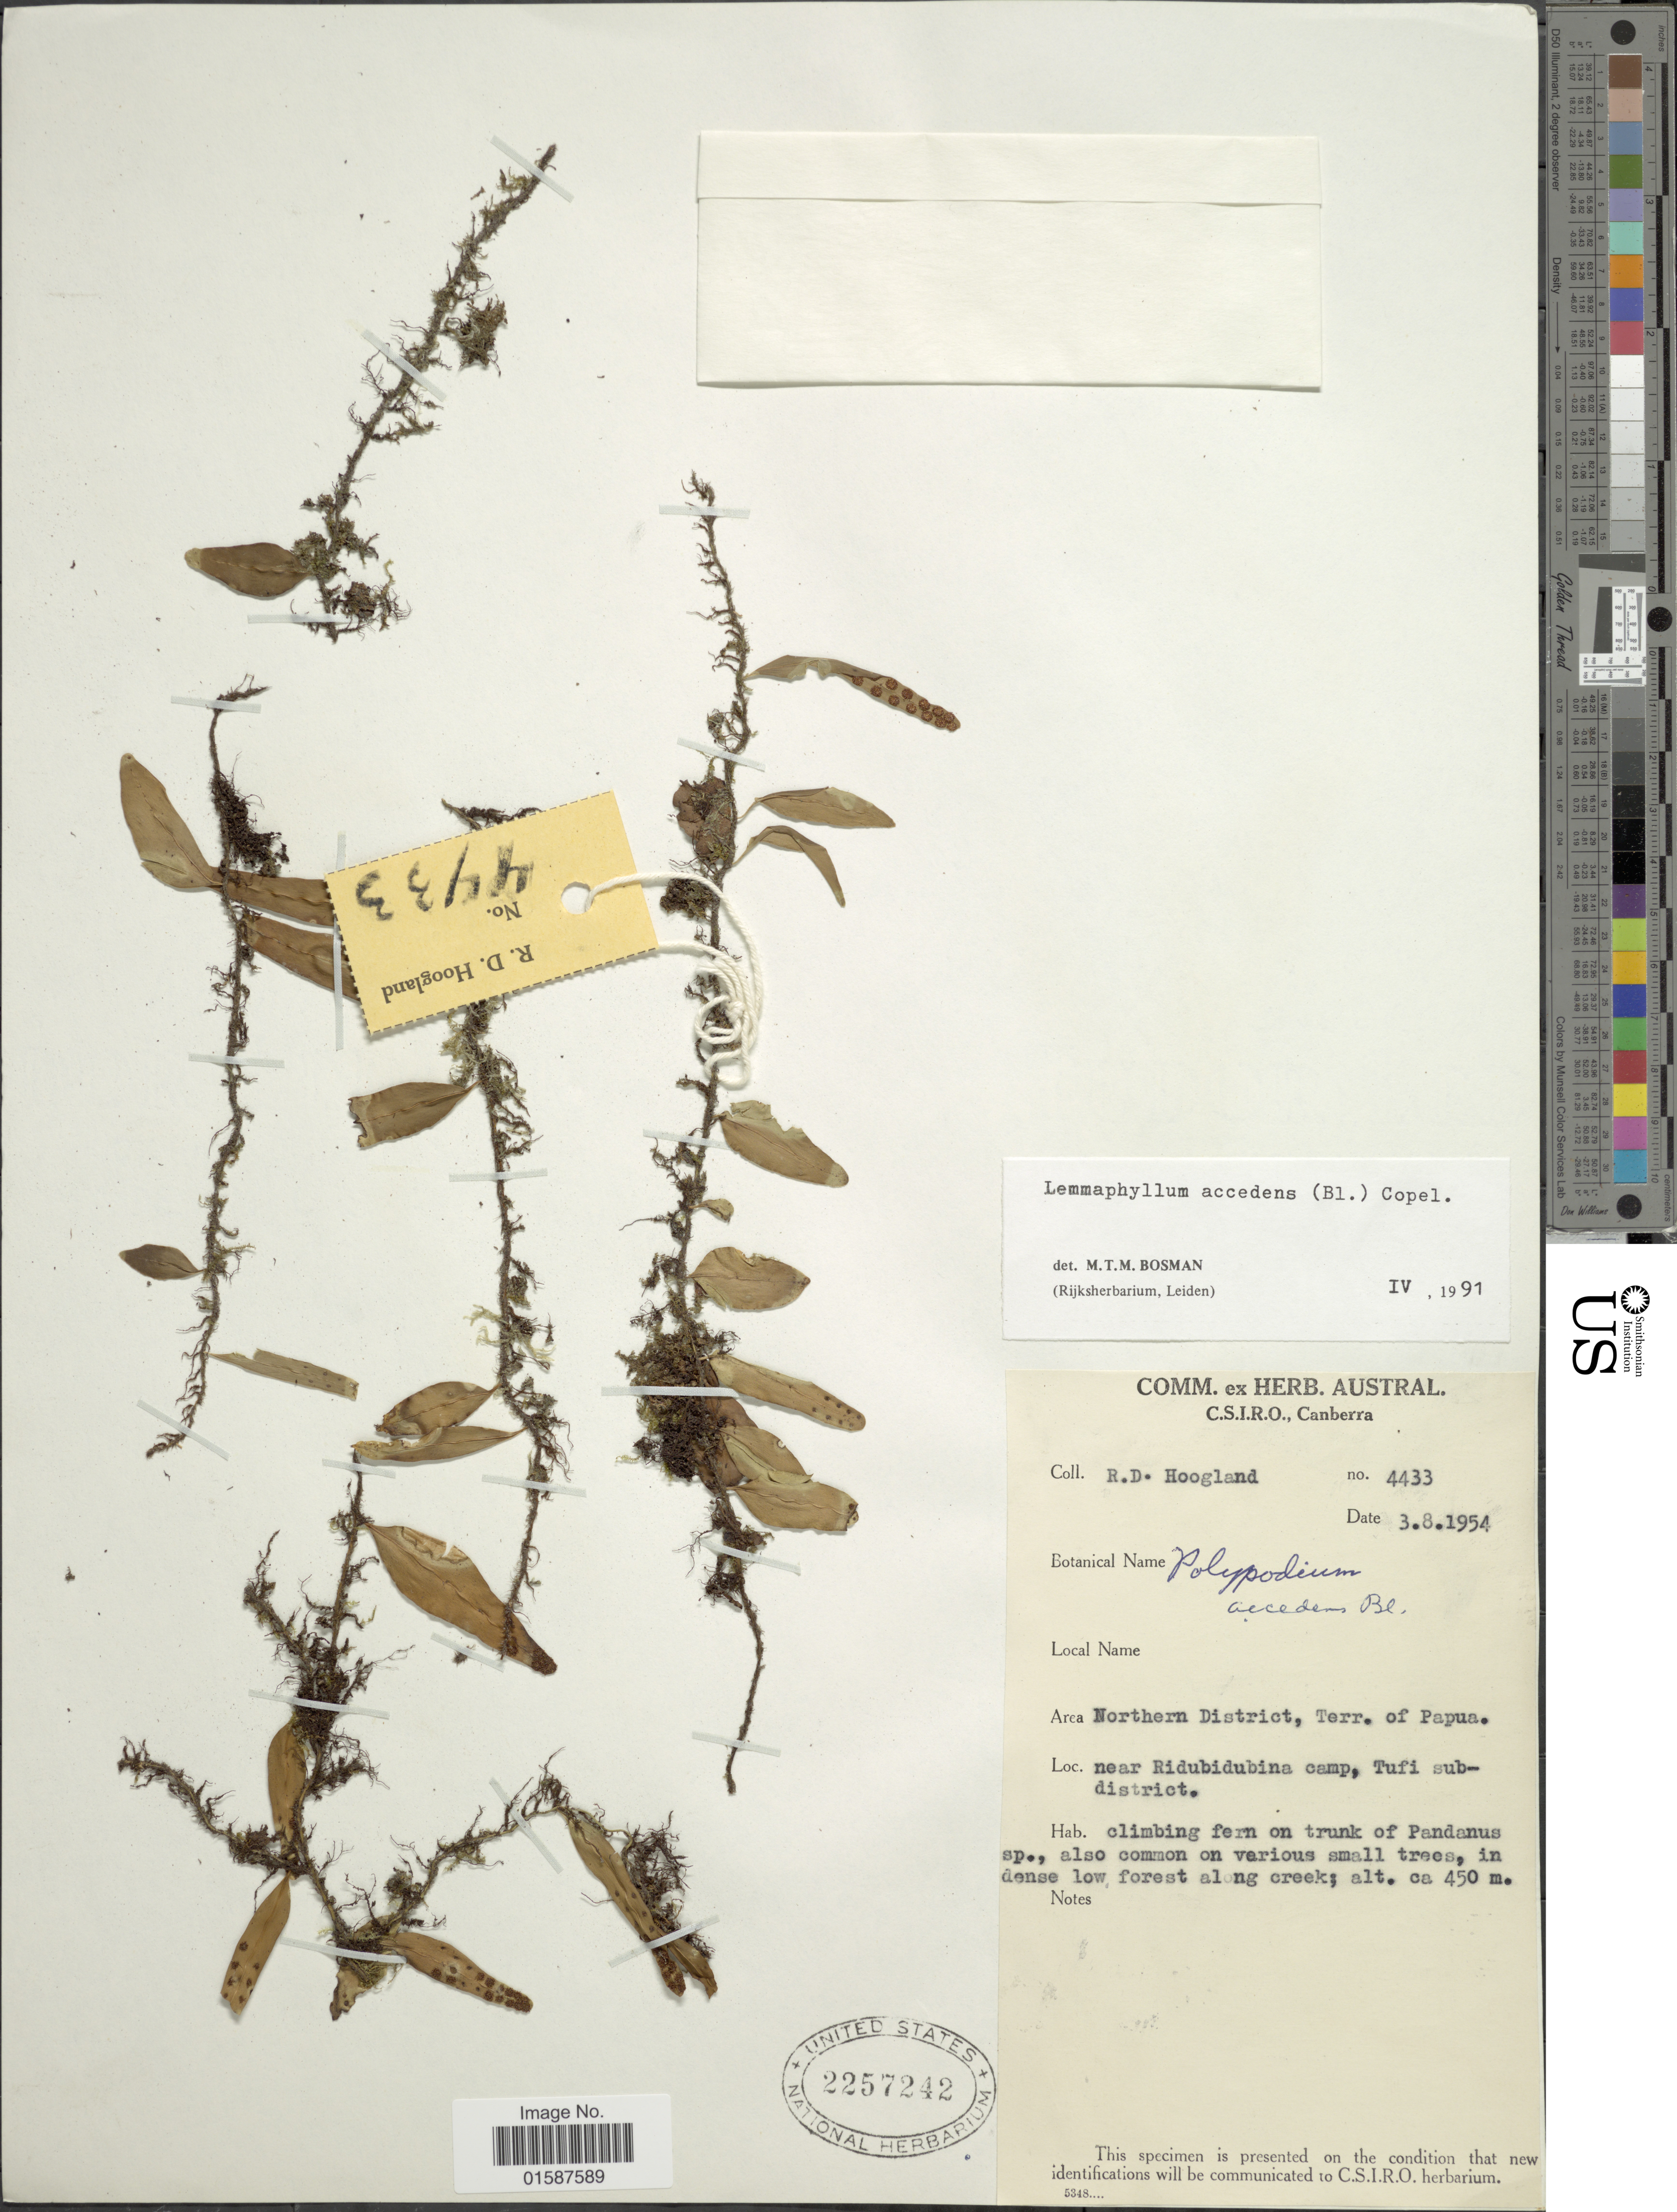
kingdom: Plantae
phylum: Tracheophyta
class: Polypodiopsida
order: Polypodiales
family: Polypodiaceae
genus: Lemmaphyllum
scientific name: Lemmaphyllum accedens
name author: (Blume) Donk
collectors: R. D. Hoogland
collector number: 4433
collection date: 1954-08-03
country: Papua New Guinea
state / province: Northern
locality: Northern District, Terr. of Papua, near Ridubidubina camp, Tufi sub-district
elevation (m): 450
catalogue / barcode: US 2257242